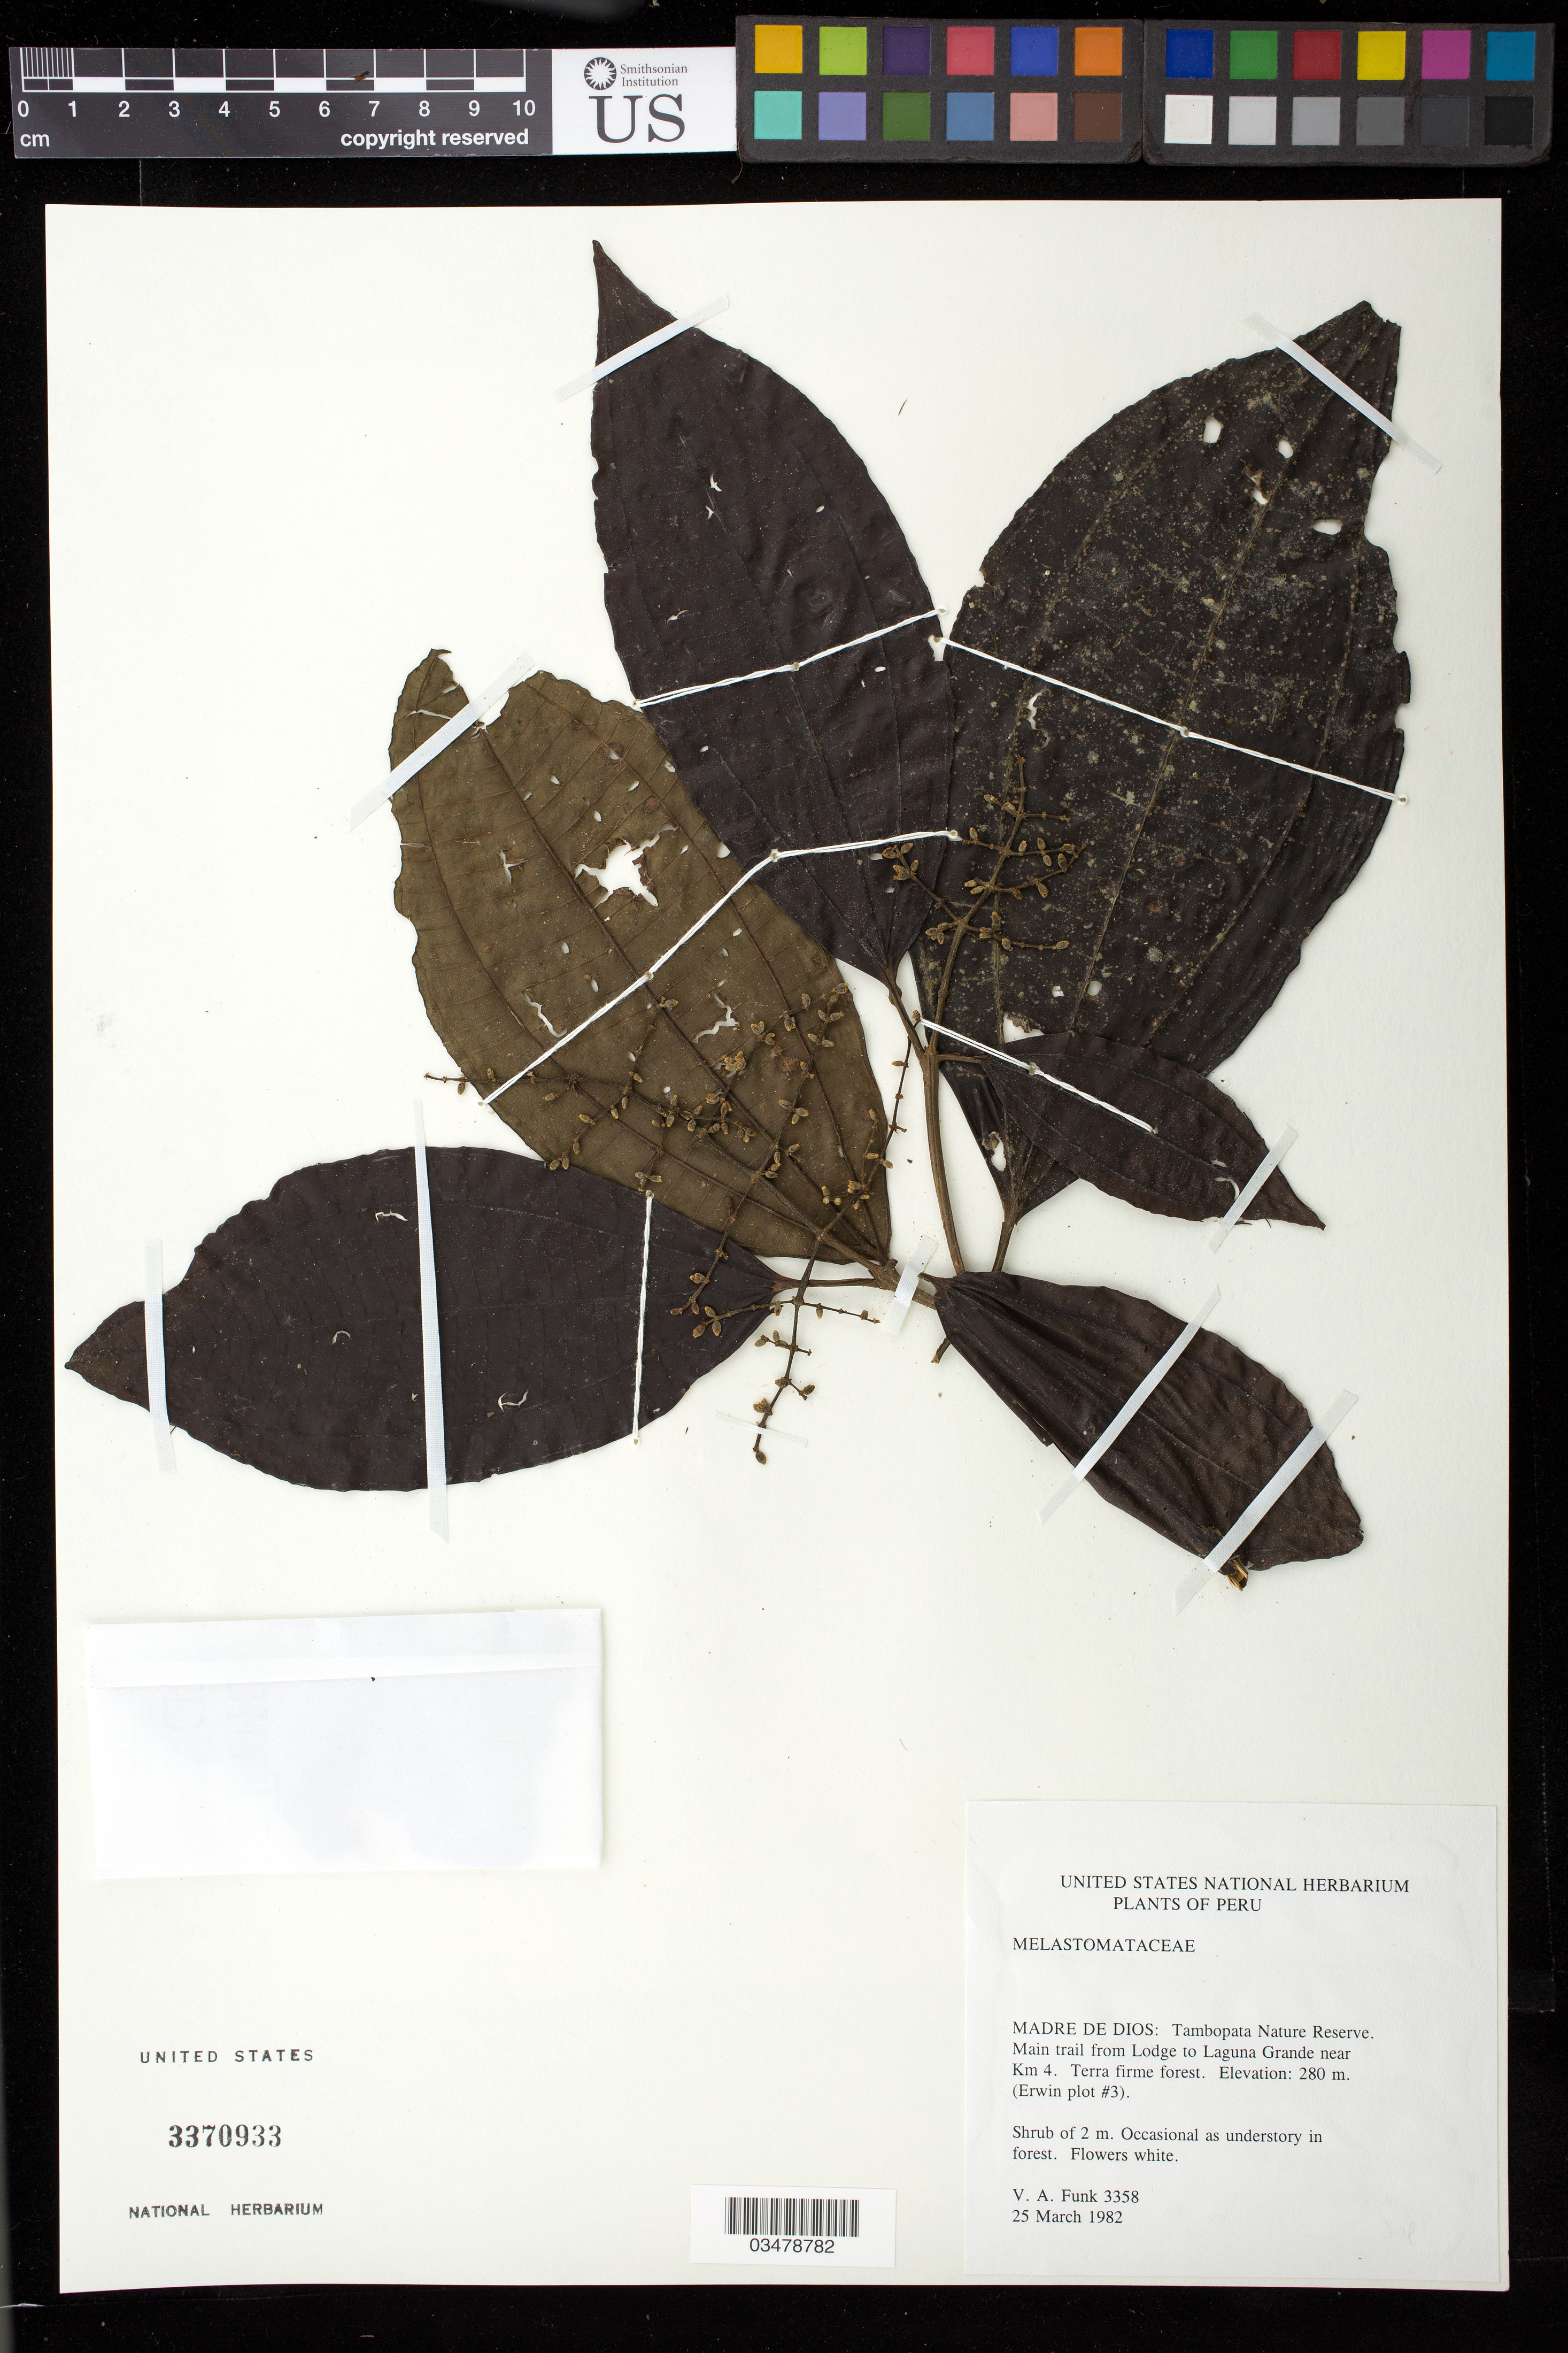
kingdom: Plantae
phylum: Tracheophyta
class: Magnoliopsida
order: Myrtales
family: Melastomataceae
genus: Miconia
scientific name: Miconia sp.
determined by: Michelangeli, F. A.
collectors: V. Funk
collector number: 3358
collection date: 1982-03-25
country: Peru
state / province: Madre de Dios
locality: Madre de Dios: Tambopata Nature Reserve. Main trail from Lodge to Laguna Grande near Km 4. (Erwin plot #3).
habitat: Terra firme forest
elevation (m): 280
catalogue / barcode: US 3370933